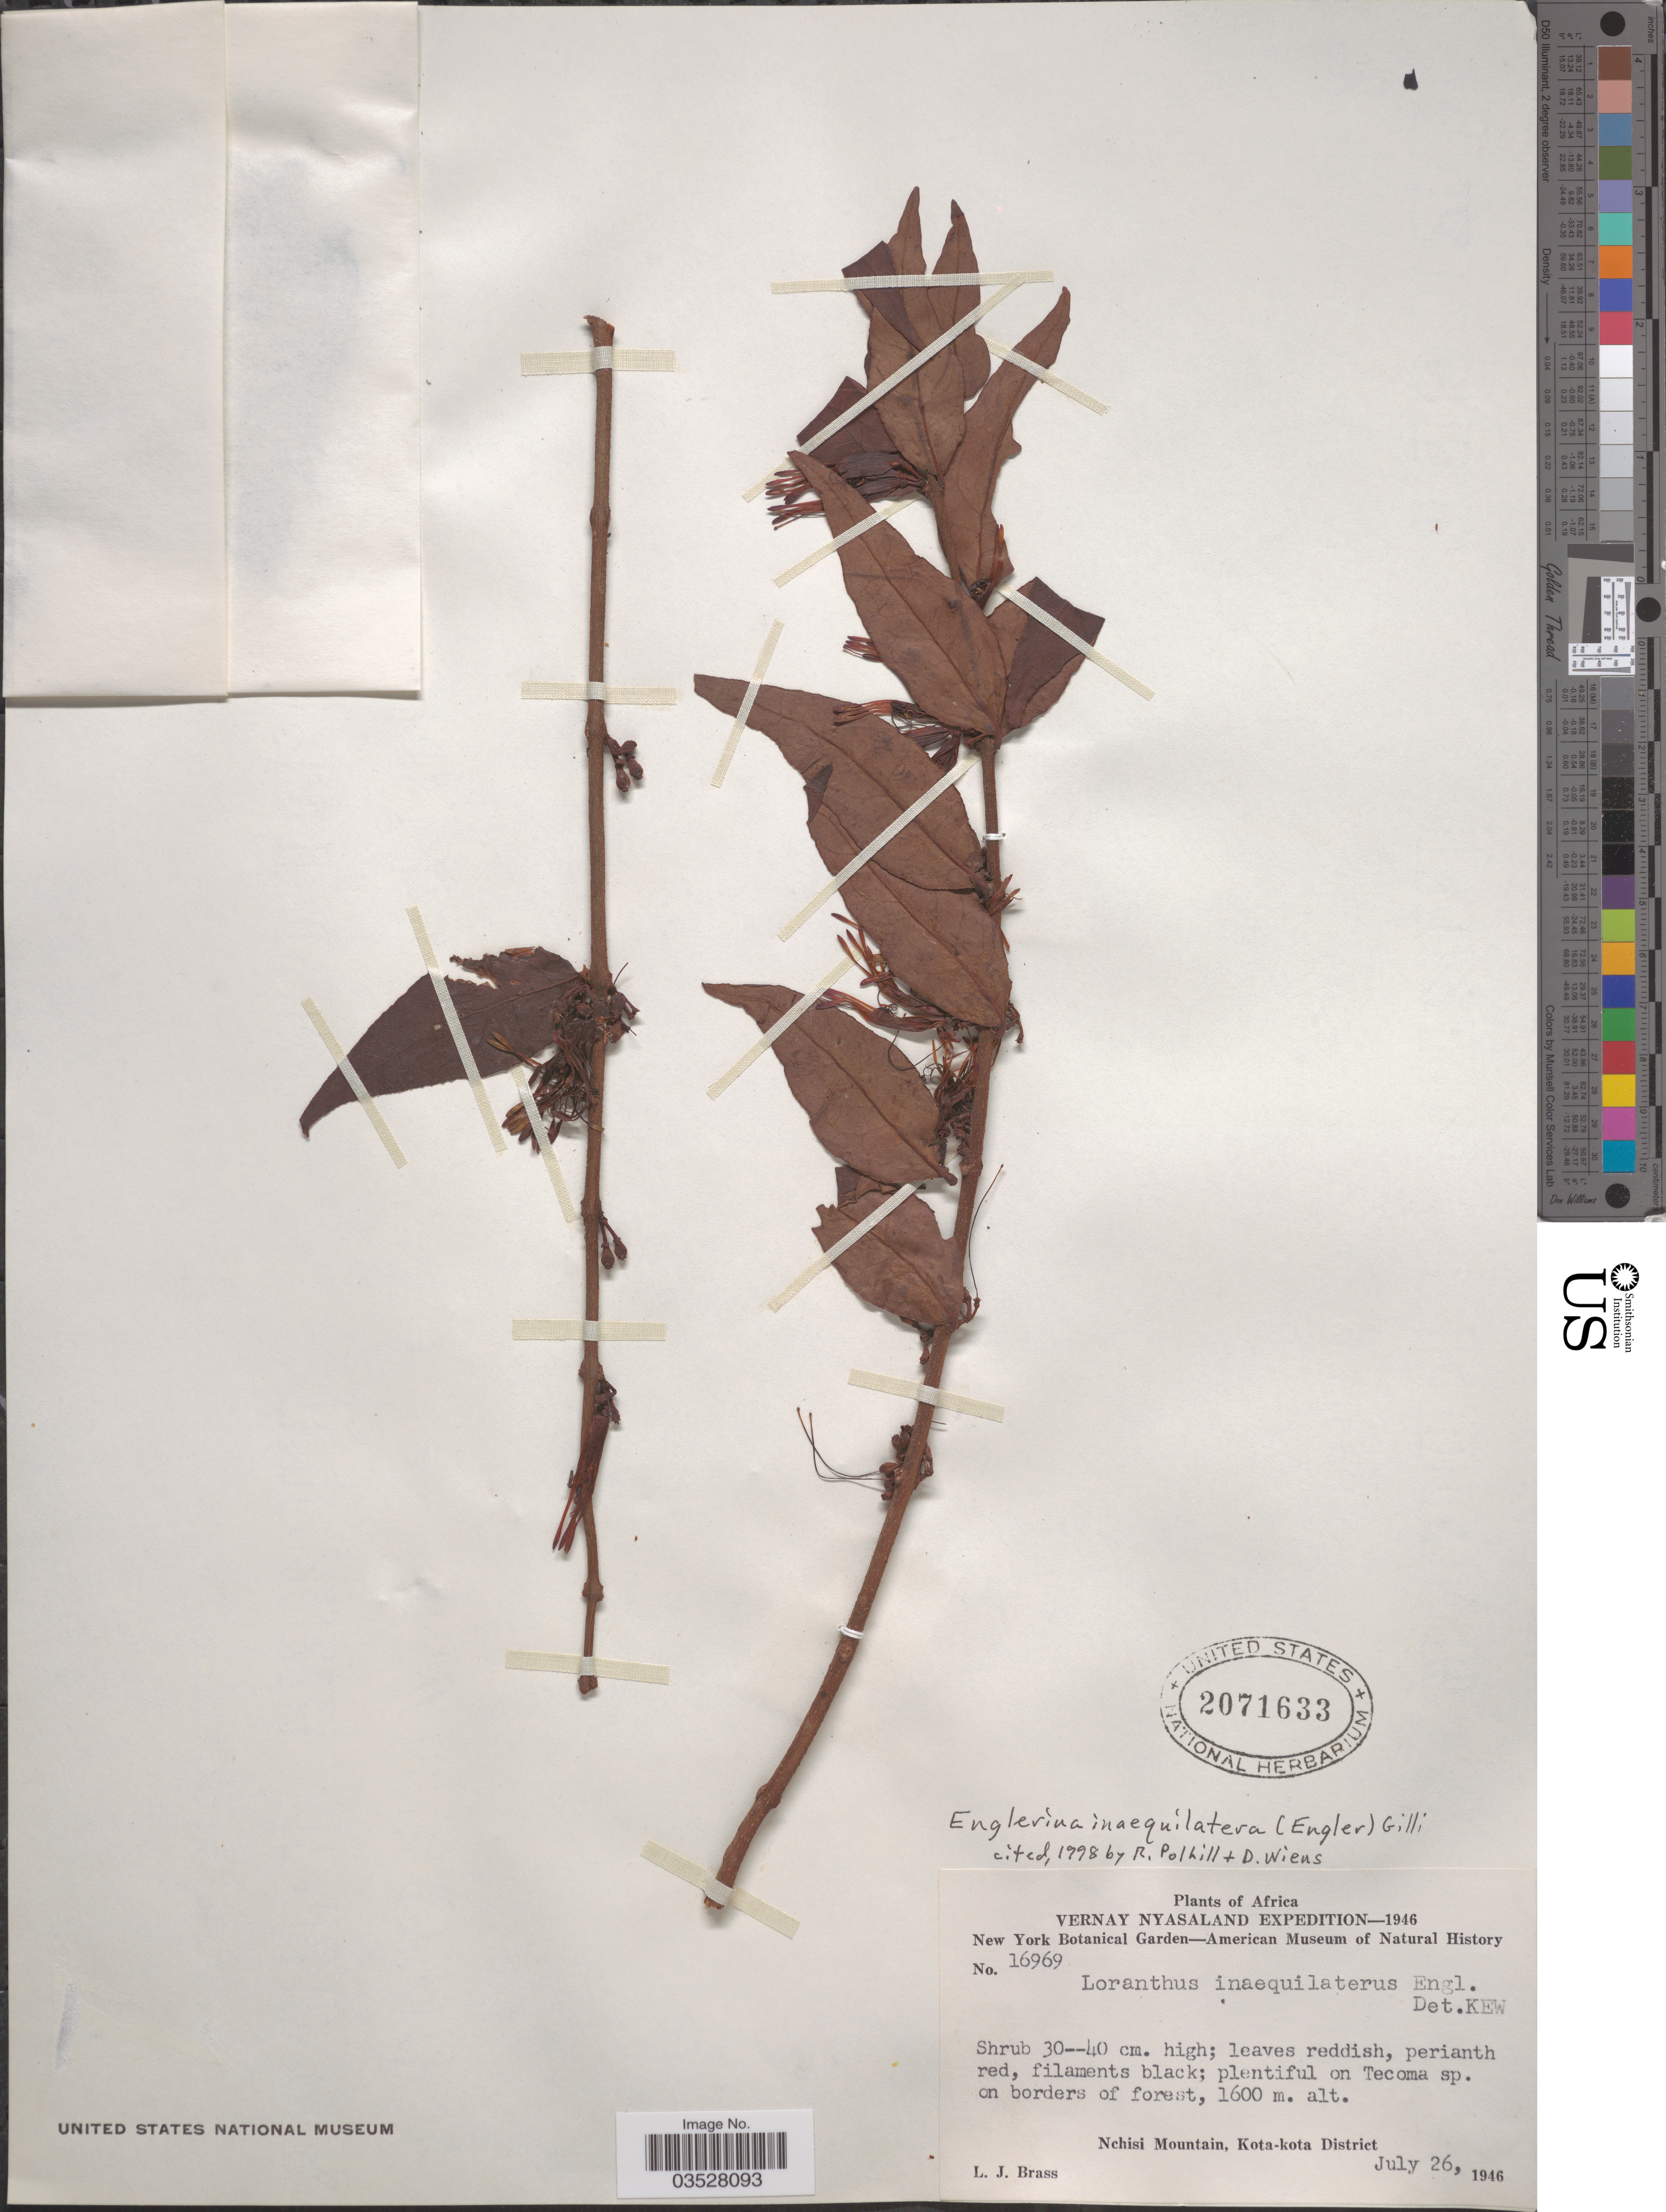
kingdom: Plantae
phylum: Tracheophyta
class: Magnoliopsida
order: Santalales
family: Loranthaceae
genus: Englerina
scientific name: Englerina inaequilatera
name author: (Engl.) Gilli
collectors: L. J. Brass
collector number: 16969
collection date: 1946-07-26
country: Malawi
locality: Vernay Nyasaland. Nchisi Mountain, Kota-kota District.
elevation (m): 1600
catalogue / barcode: US 2071633